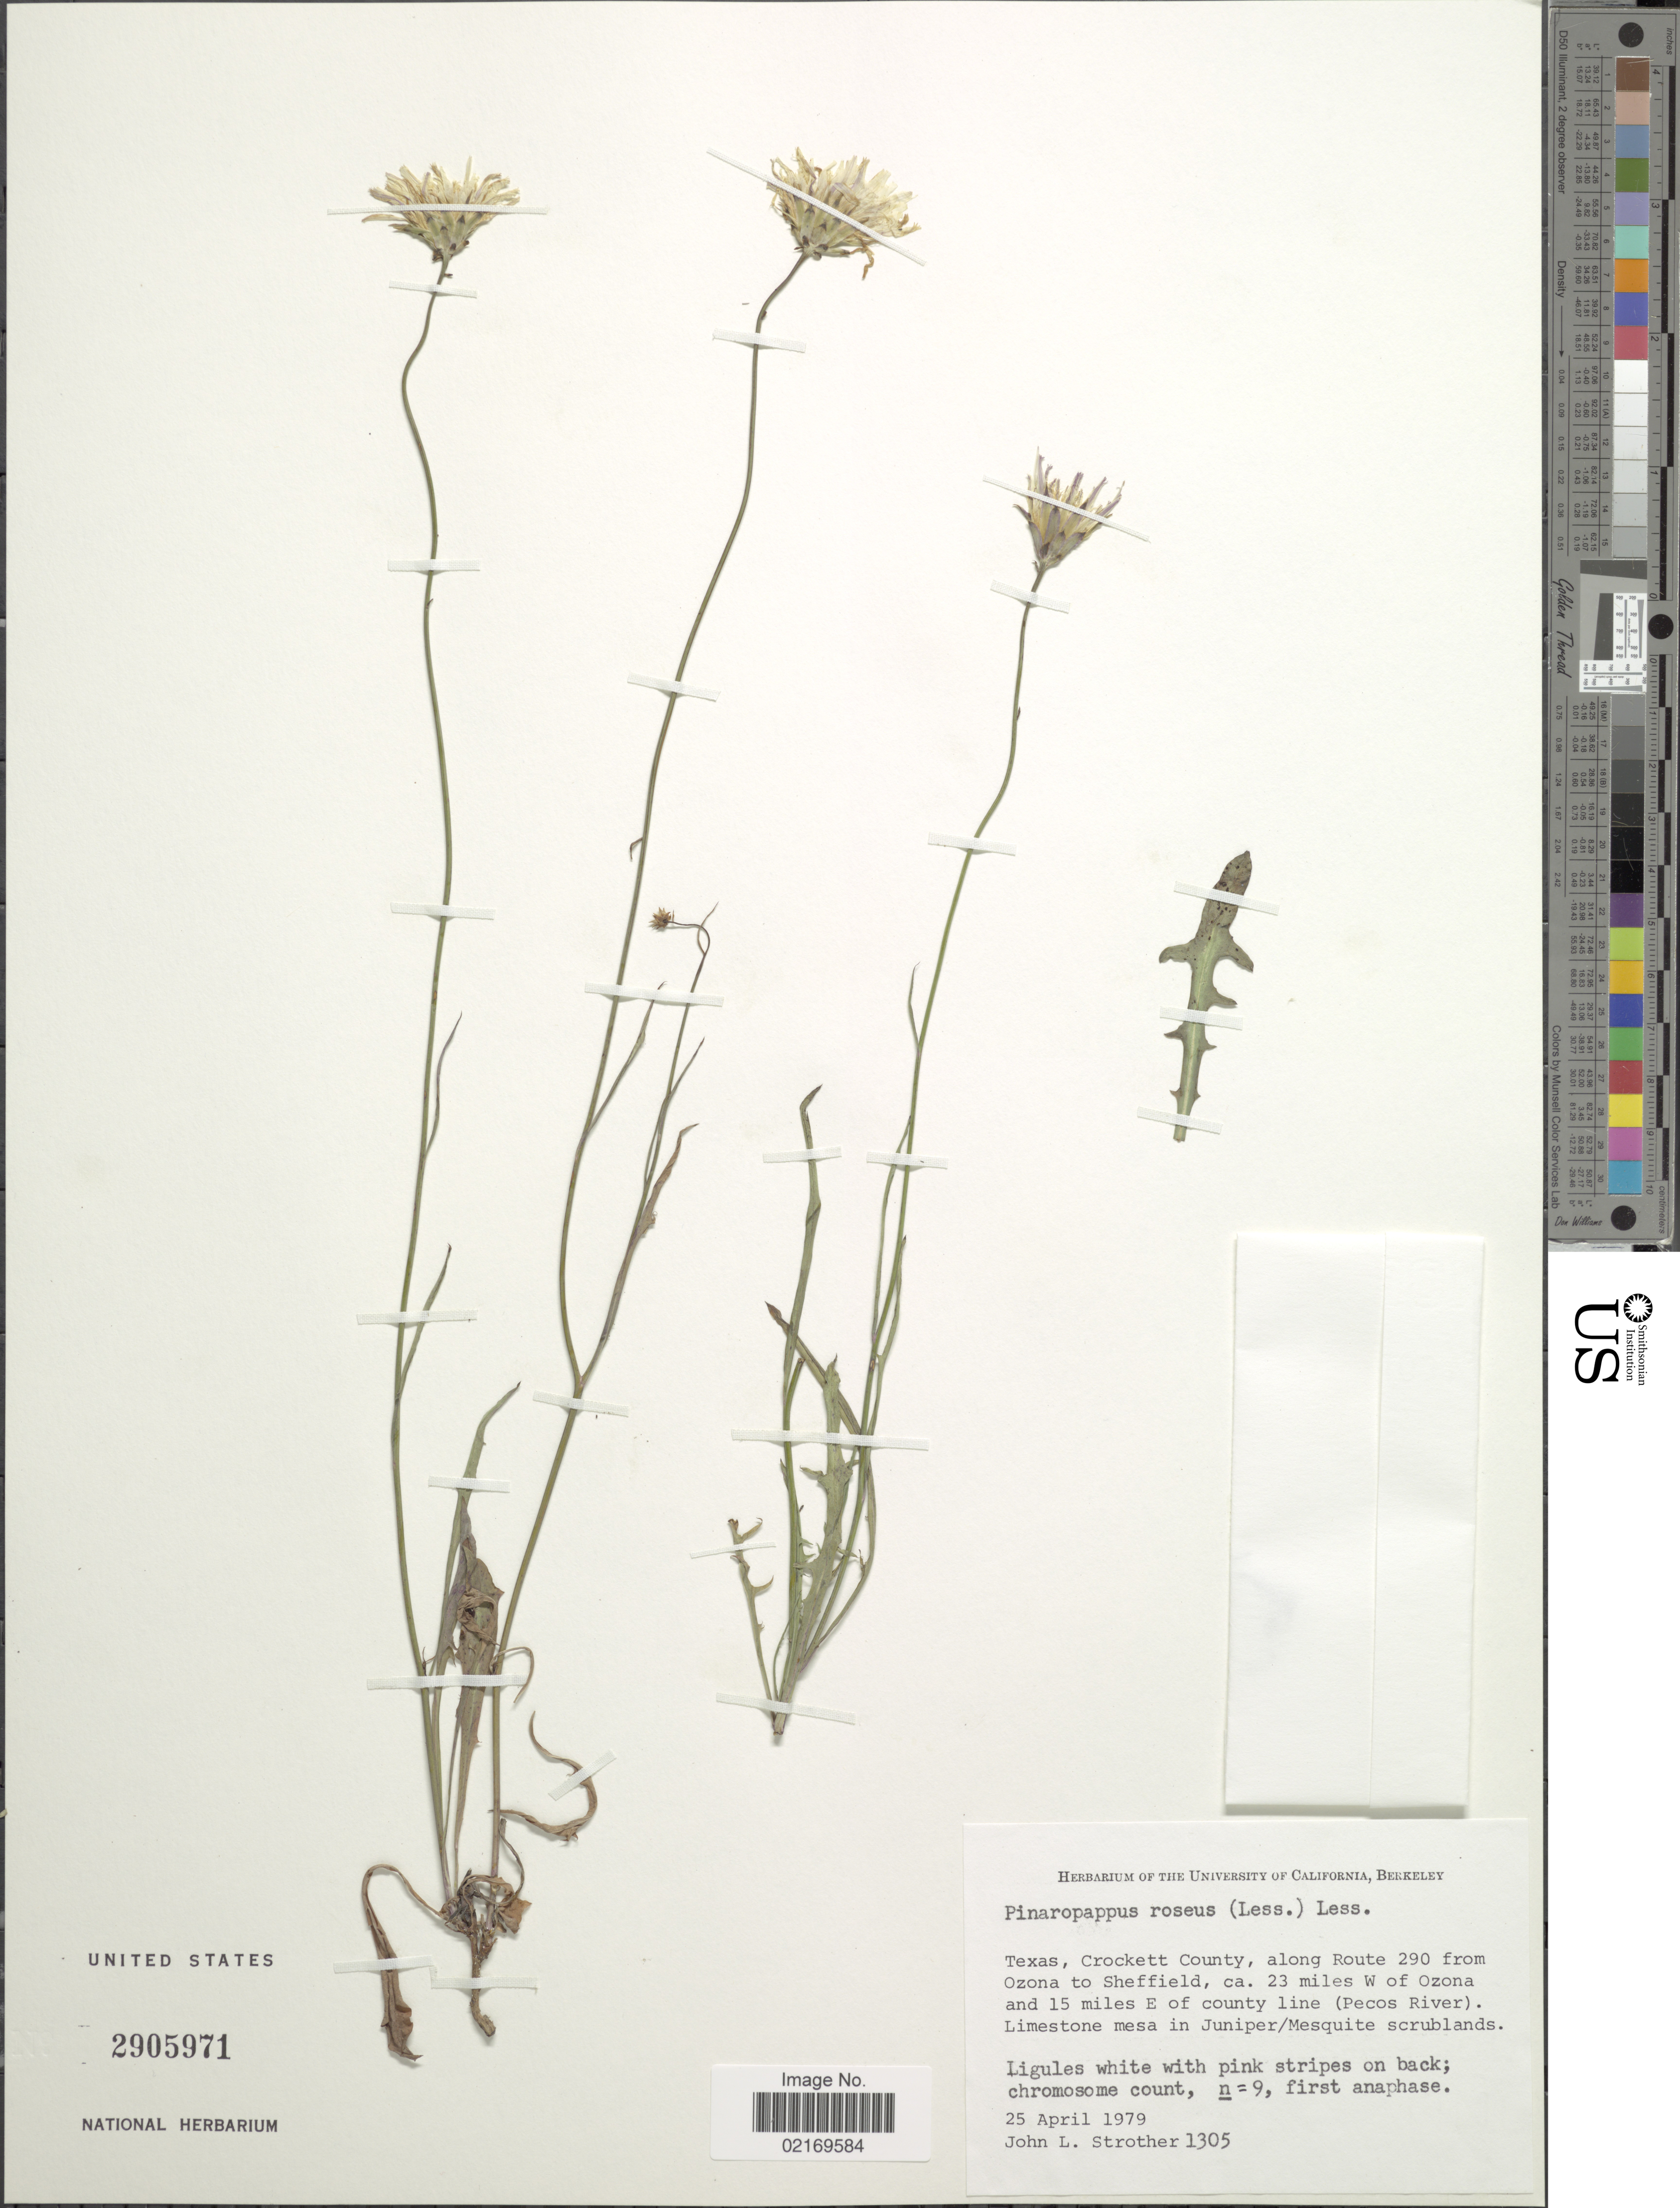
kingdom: Plantae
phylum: Tracheophyta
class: Magnoliopsida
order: Asterales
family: Asteraceae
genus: Pinaropappus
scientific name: Pinaropappus roseus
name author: Less.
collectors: J. L. Strother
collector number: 1305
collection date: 1979-04-25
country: United States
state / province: Texas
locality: Crockett County, along Route 290 from Ozona to Sheffield, ca. 23 miles W of Ozona and 15 miles E of county line (Pecos River).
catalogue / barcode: US 2905971